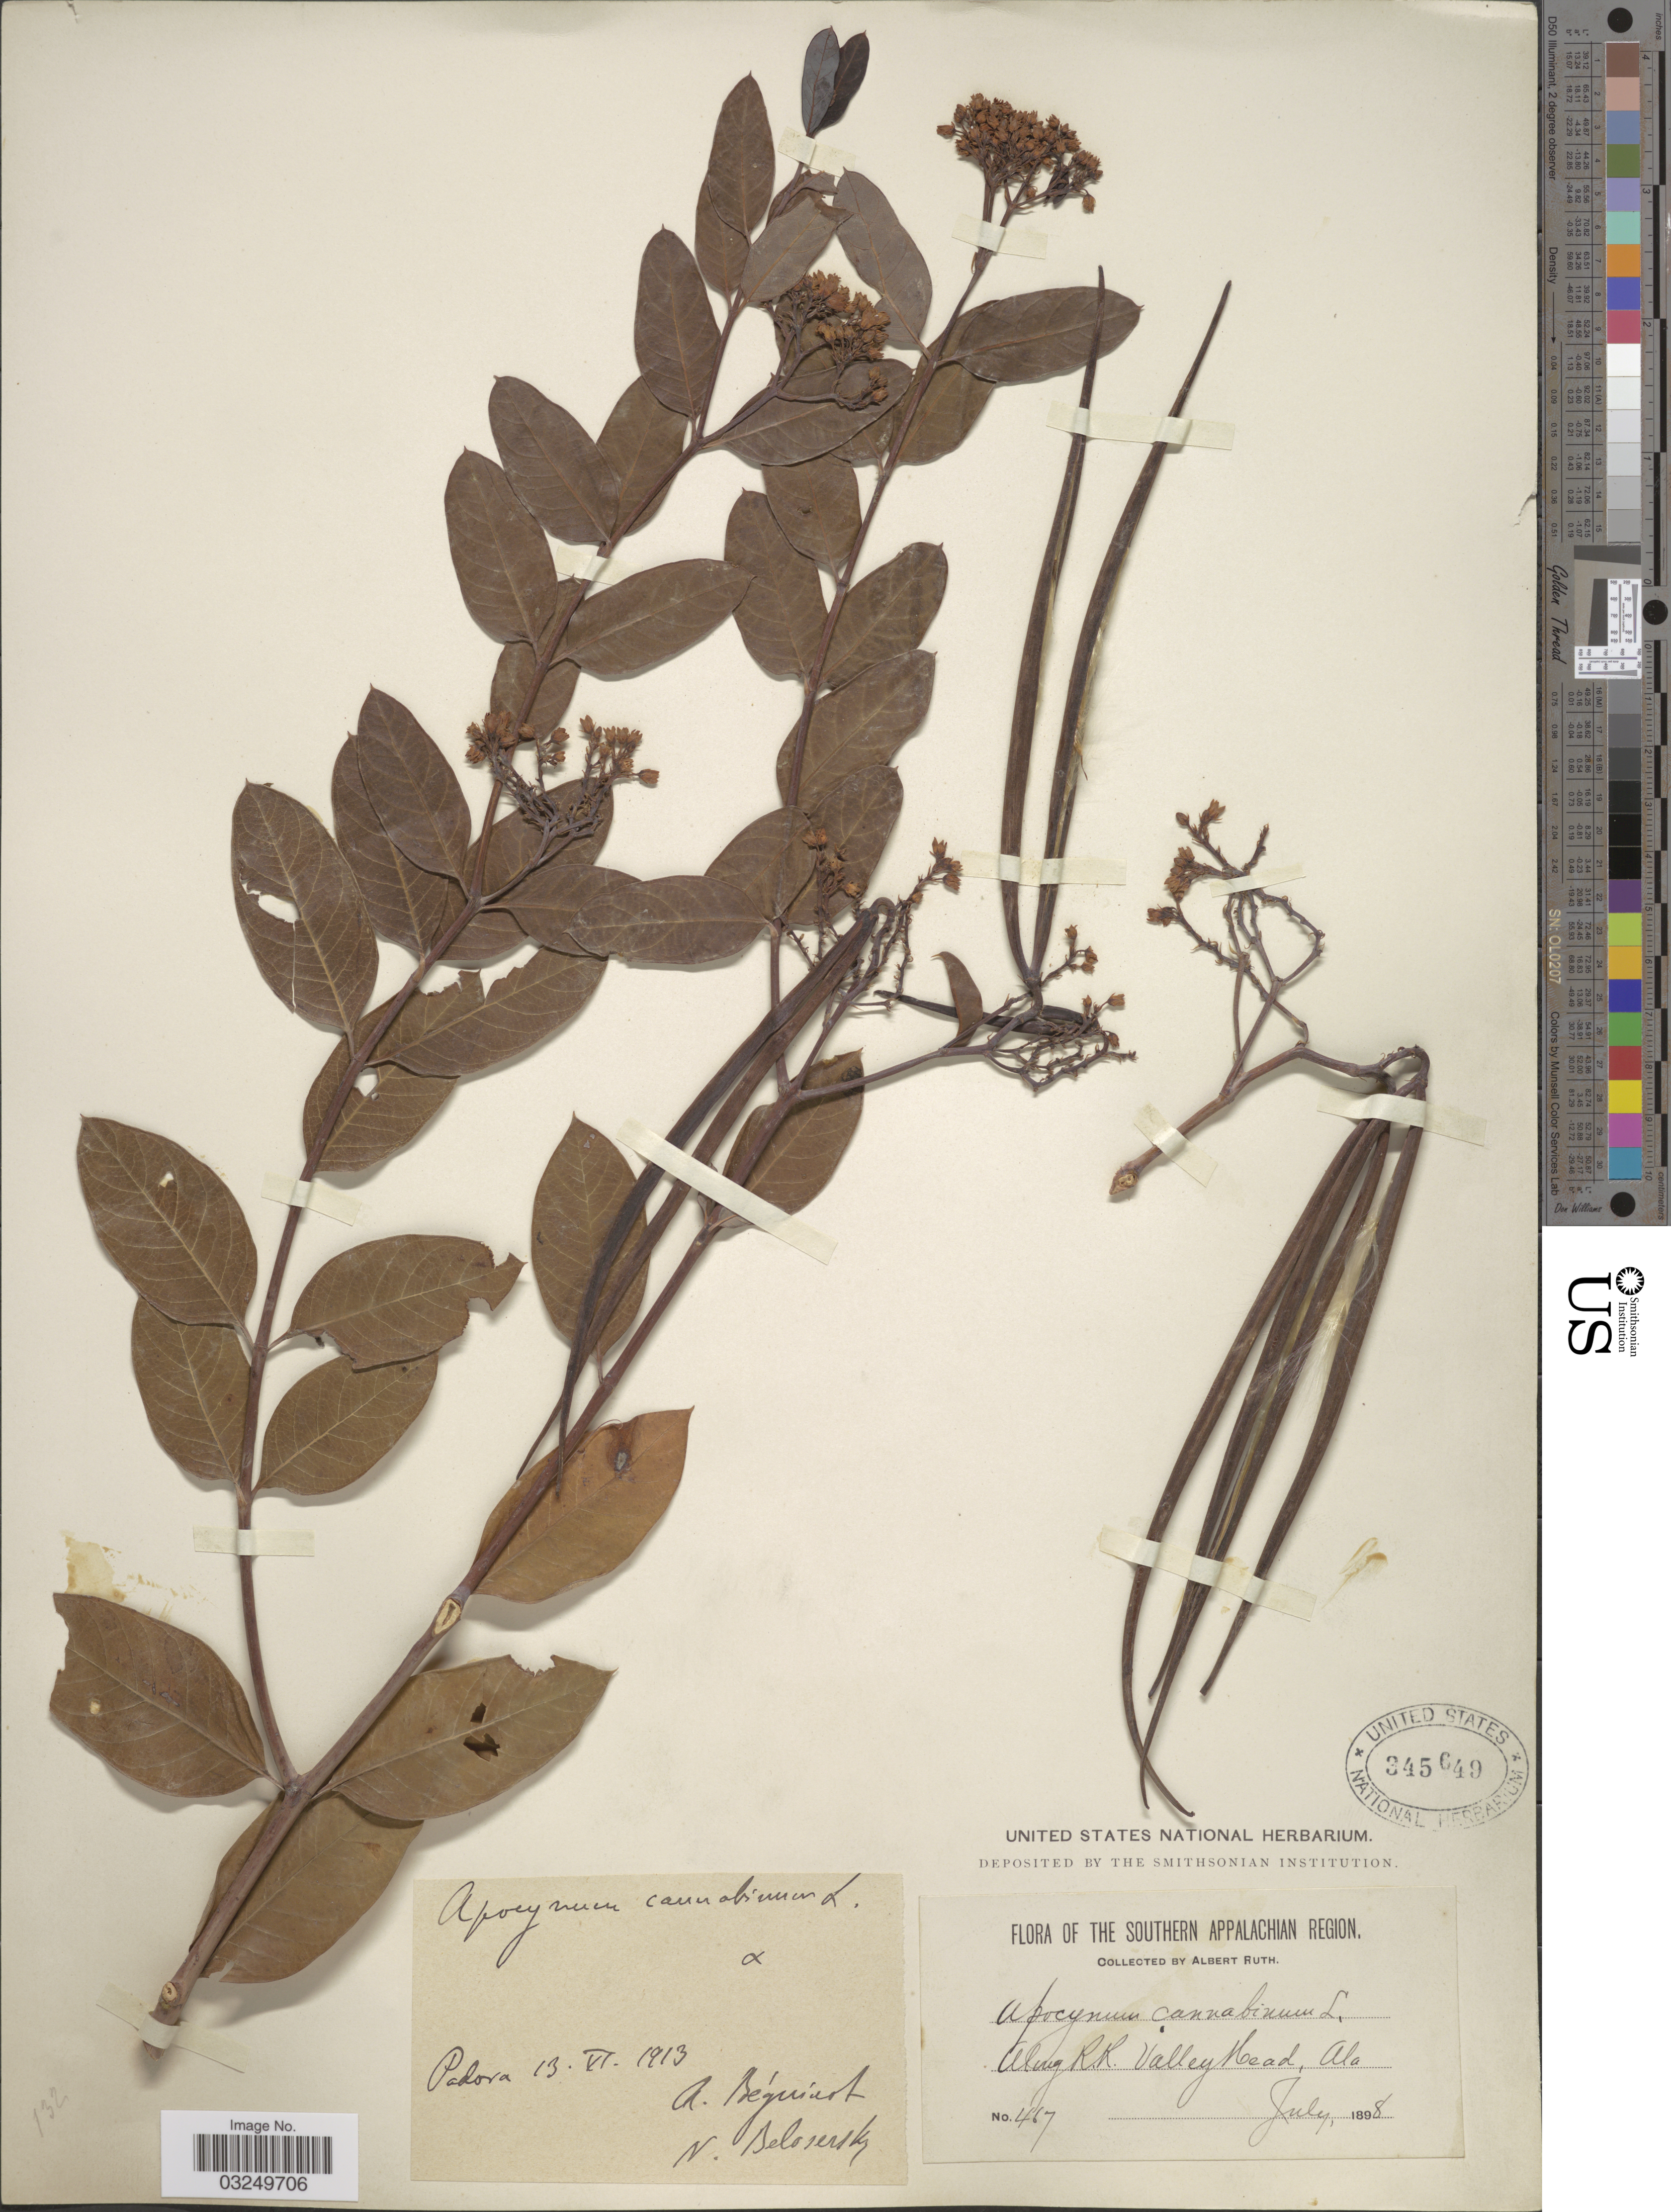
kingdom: Plantae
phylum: Tracheophyta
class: Magnoliopsida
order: Gentianales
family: Apocynaceae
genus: Apocynum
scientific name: Apocynum cannabinum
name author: L.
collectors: A. Ruth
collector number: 467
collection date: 1898-07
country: United States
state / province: Alabama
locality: Southern Appalachian Region. Along R.R. Valley Head.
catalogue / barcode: US 345649